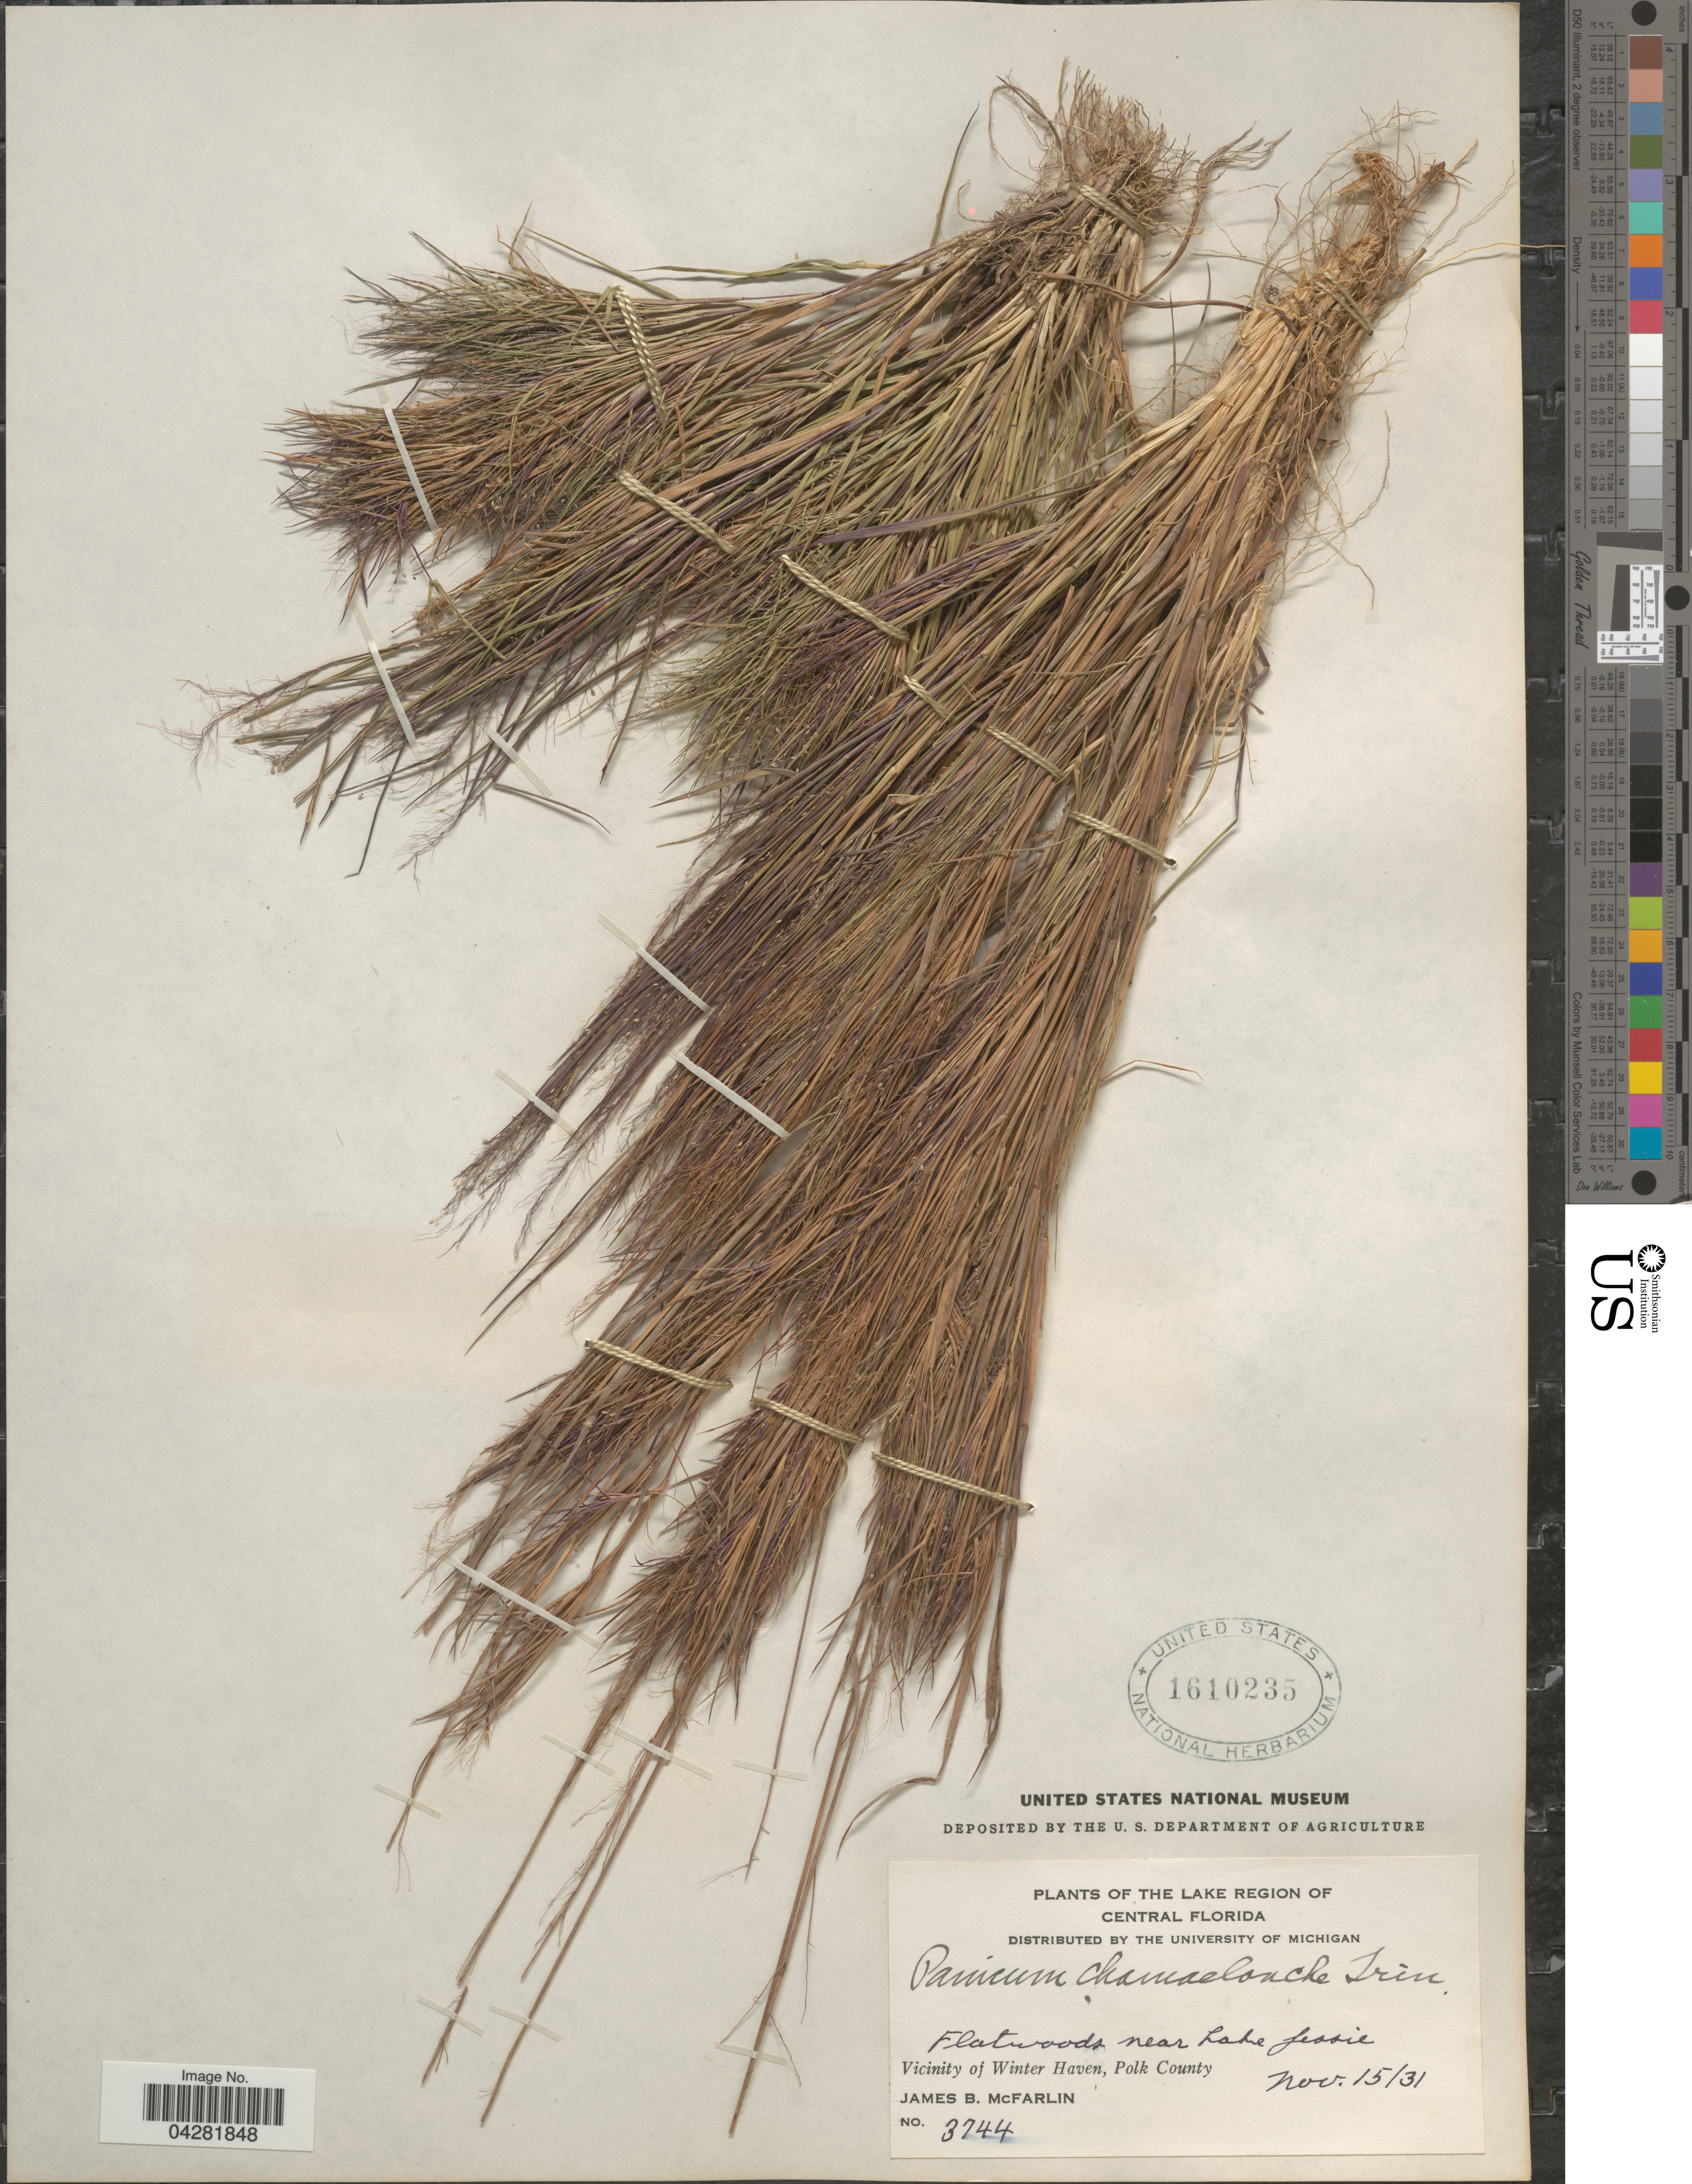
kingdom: Plantae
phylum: Tracheophyta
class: Liliopsida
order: Poales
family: Poaceae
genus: Dichanthelium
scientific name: Dichanthelium ensifolium var. ensifolium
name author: (Baldwin ex Elliot) Gould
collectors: J. McFarlin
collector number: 3744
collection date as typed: Transcribed d/m/y: 15/11/31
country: United States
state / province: Florida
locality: Lake Region of Central Florida. Flatwoods near Lake Jessie. Vicinity of Winter Haven, Polk County.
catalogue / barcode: US 1610235